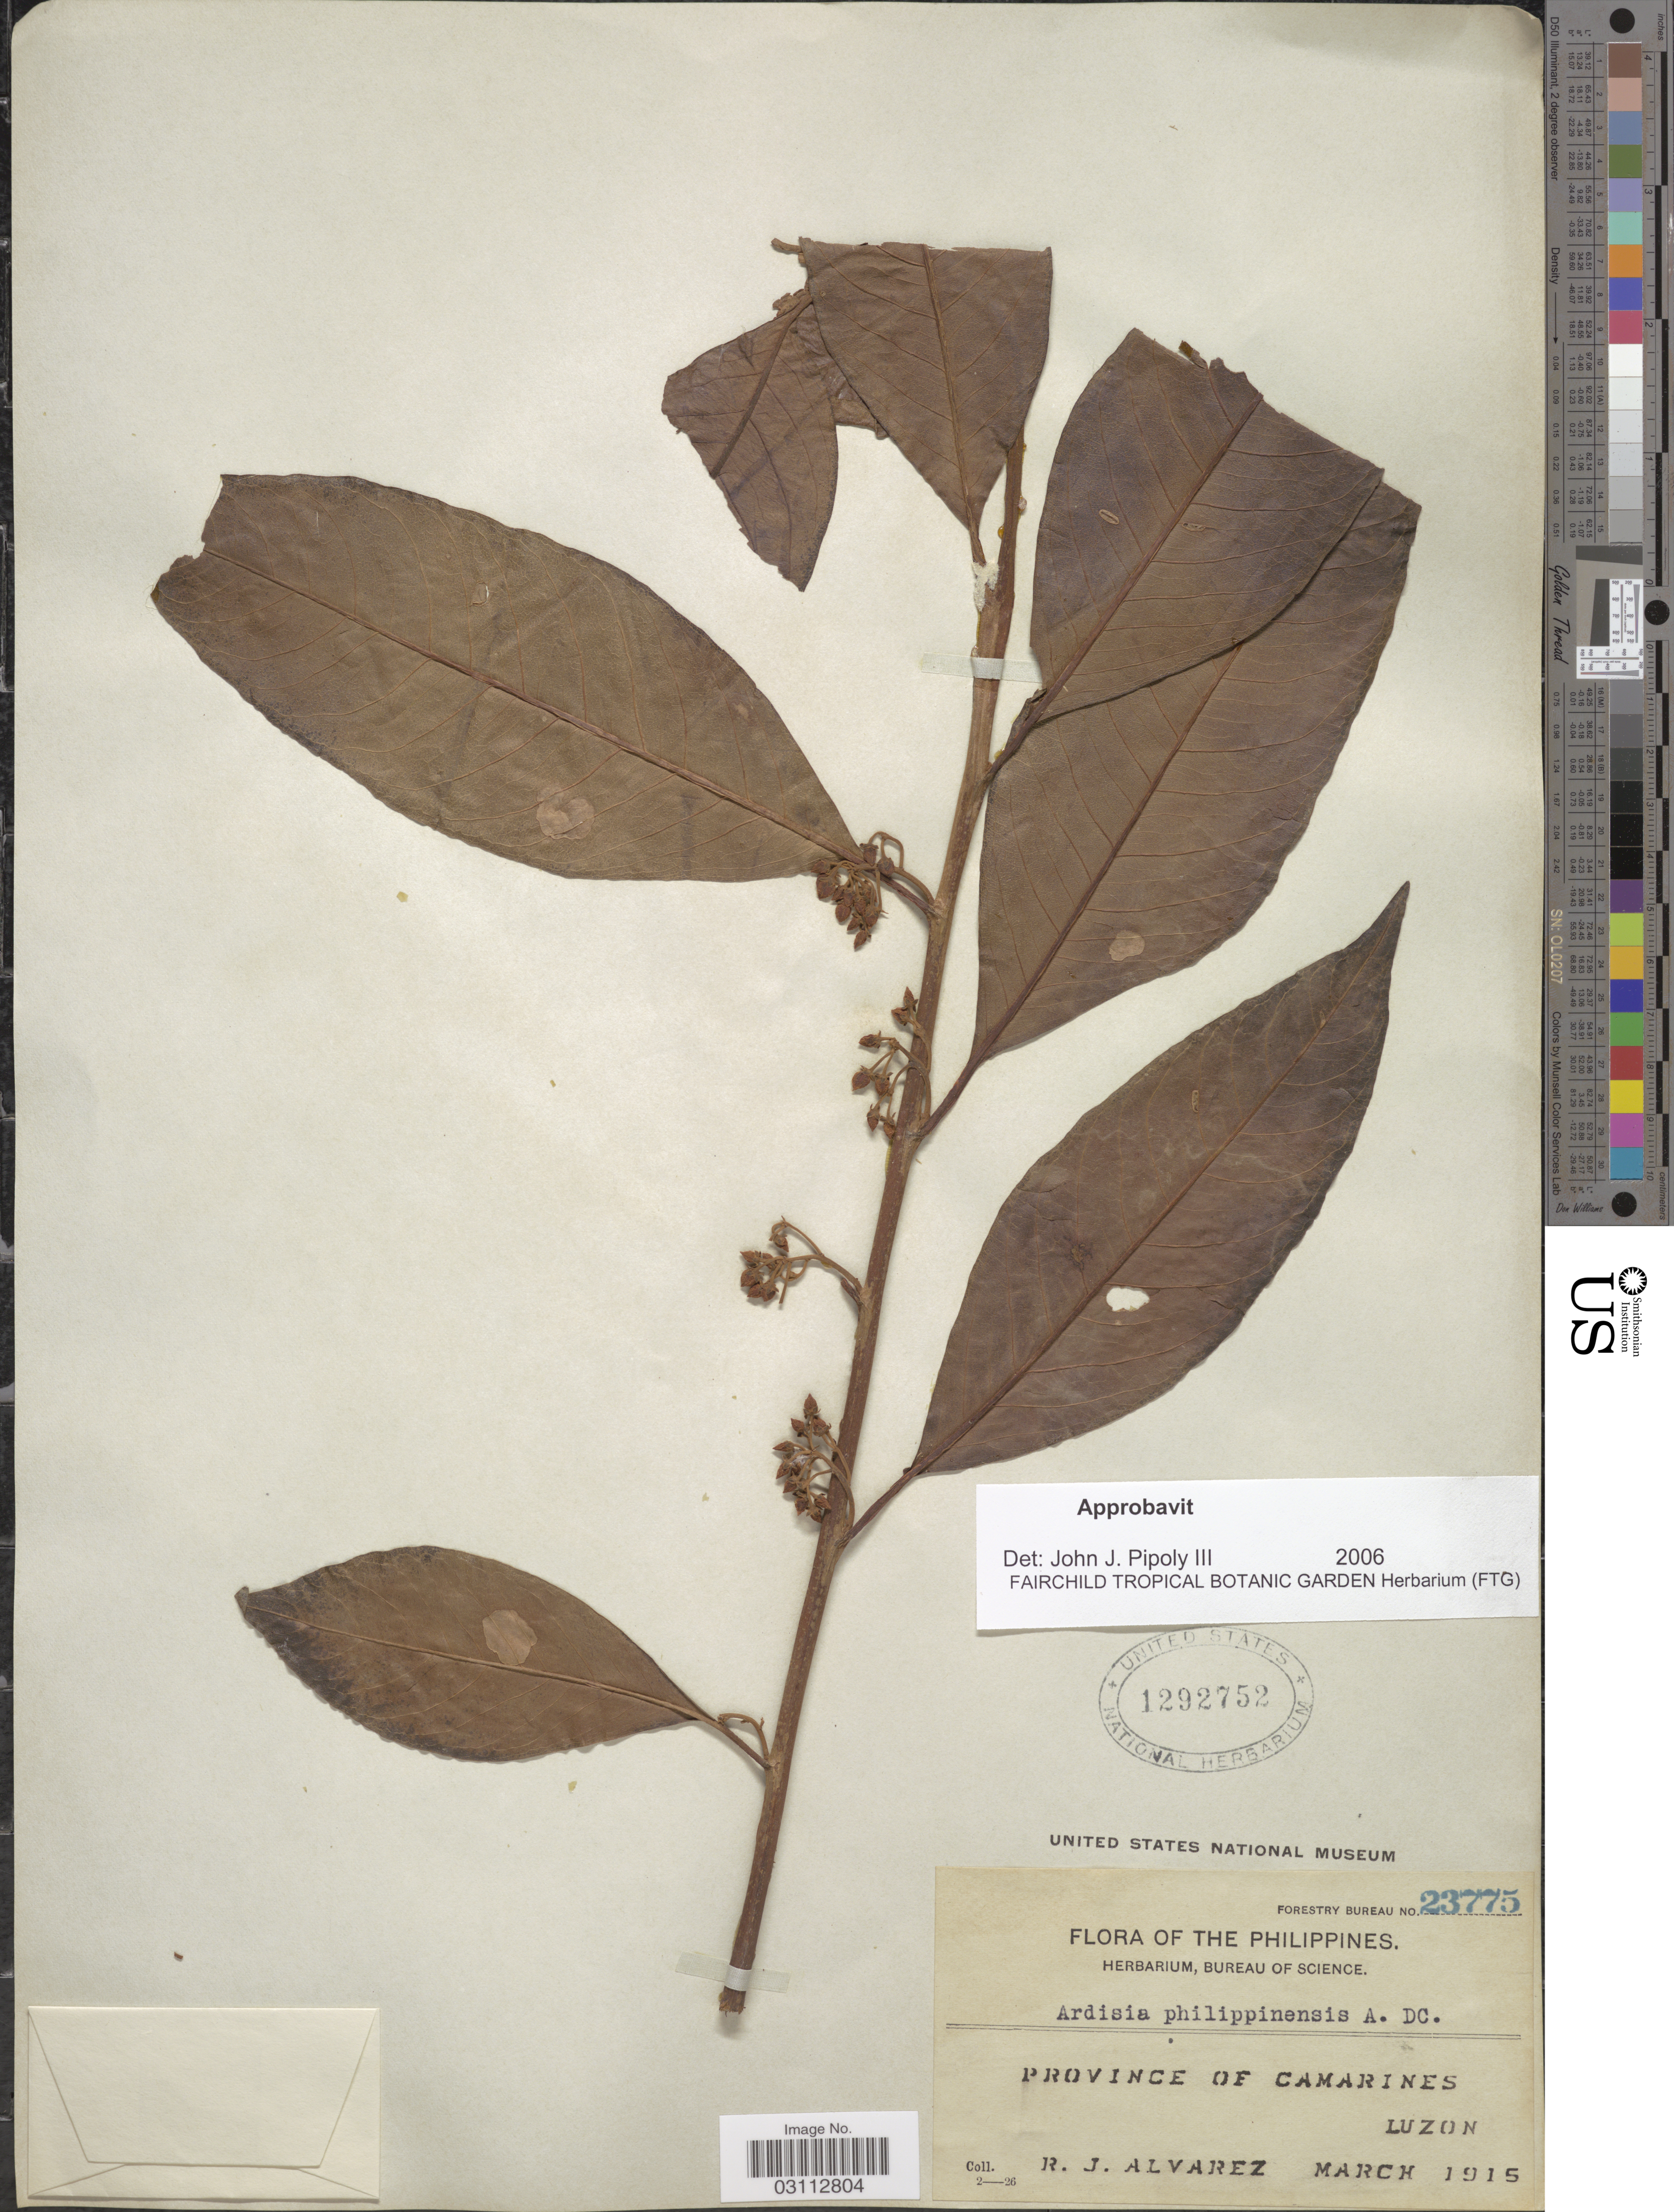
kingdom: Plantae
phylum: Tracheophyta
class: Magnoliopsida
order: Ericales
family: Primulaceae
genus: Ardisia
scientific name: Ardisia philippinensis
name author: A. DC.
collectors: R. Alvarez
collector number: Forestry Bureau 23775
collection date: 1915-03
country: Philippines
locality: Province of Camarines. Luzon.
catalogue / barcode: US 1292752